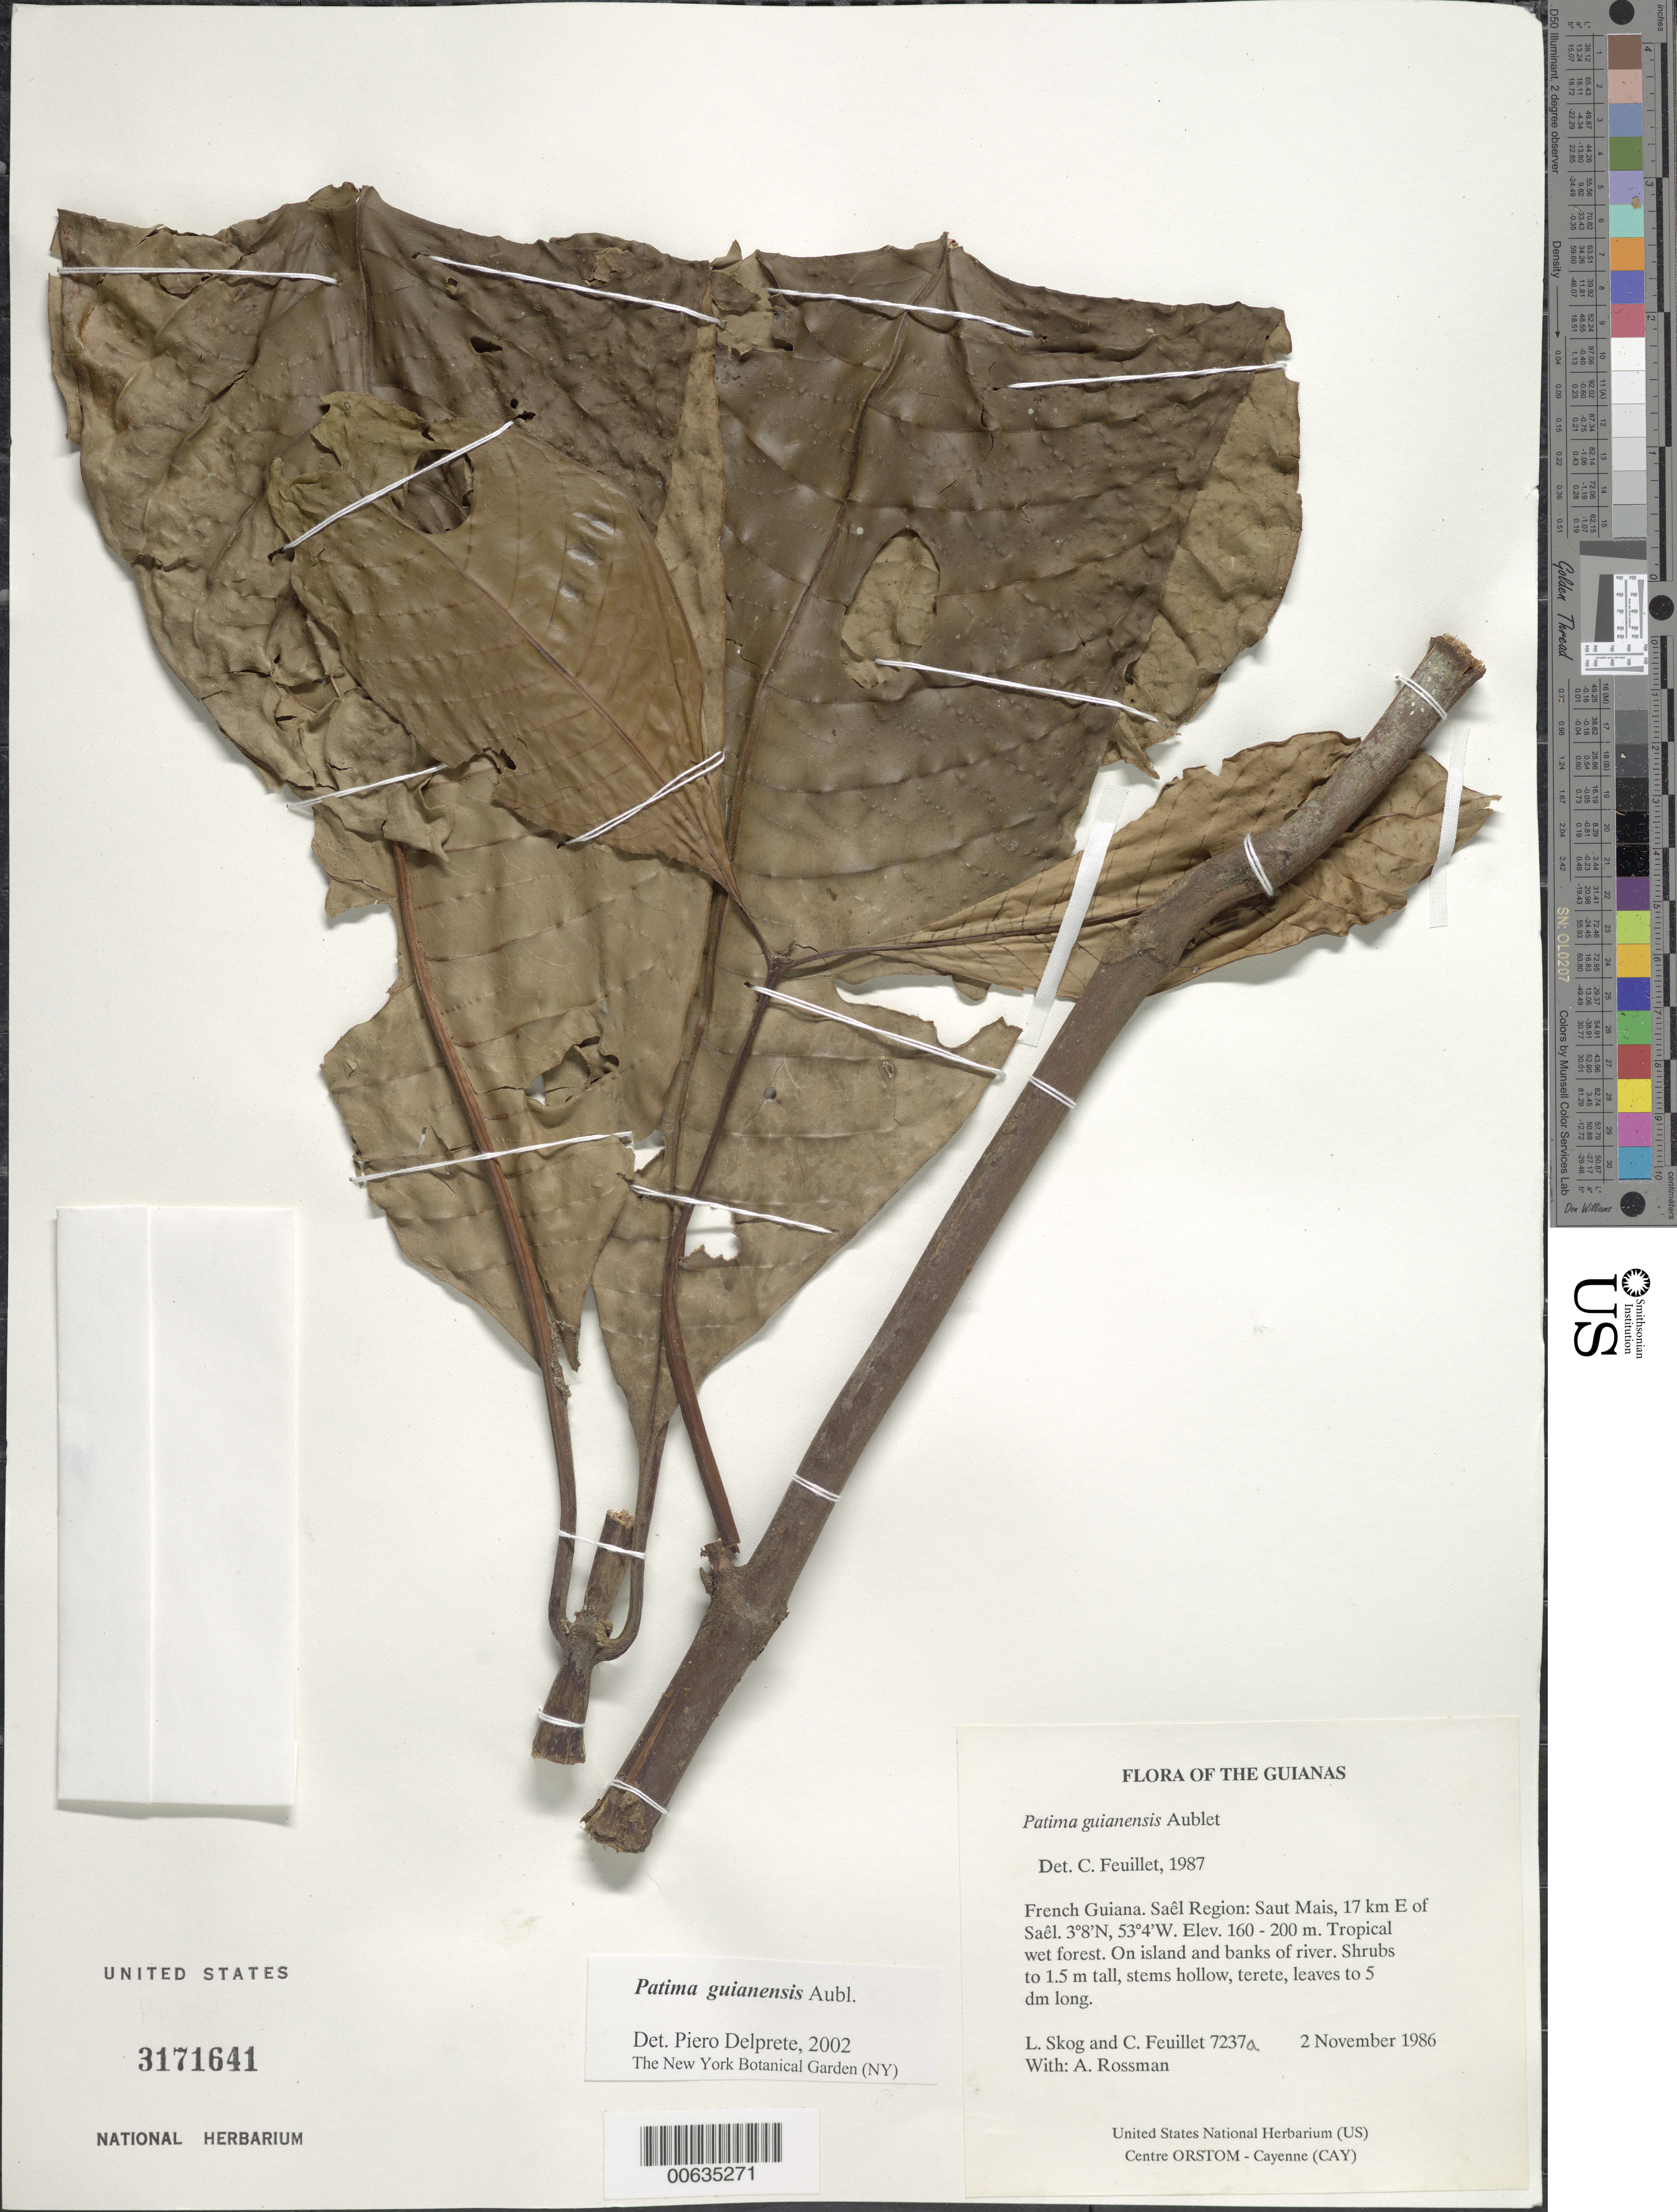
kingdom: Plantae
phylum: Tracheophyta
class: Magnoliopsida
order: Gentianales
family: Rubiaceae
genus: Patima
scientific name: Patima guianensis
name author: Aubl.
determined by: Feuillet, C.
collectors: L. E. Skog, C. Feuillet & A. Rossman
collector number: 7237 a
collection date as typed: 2 November 1986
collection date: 1986-11-02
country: French Guiana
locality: Saut Mais, 17 km E of Saül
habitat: Tropical wet forest. On island and banks of river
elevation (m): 160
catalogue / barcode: US 3171641